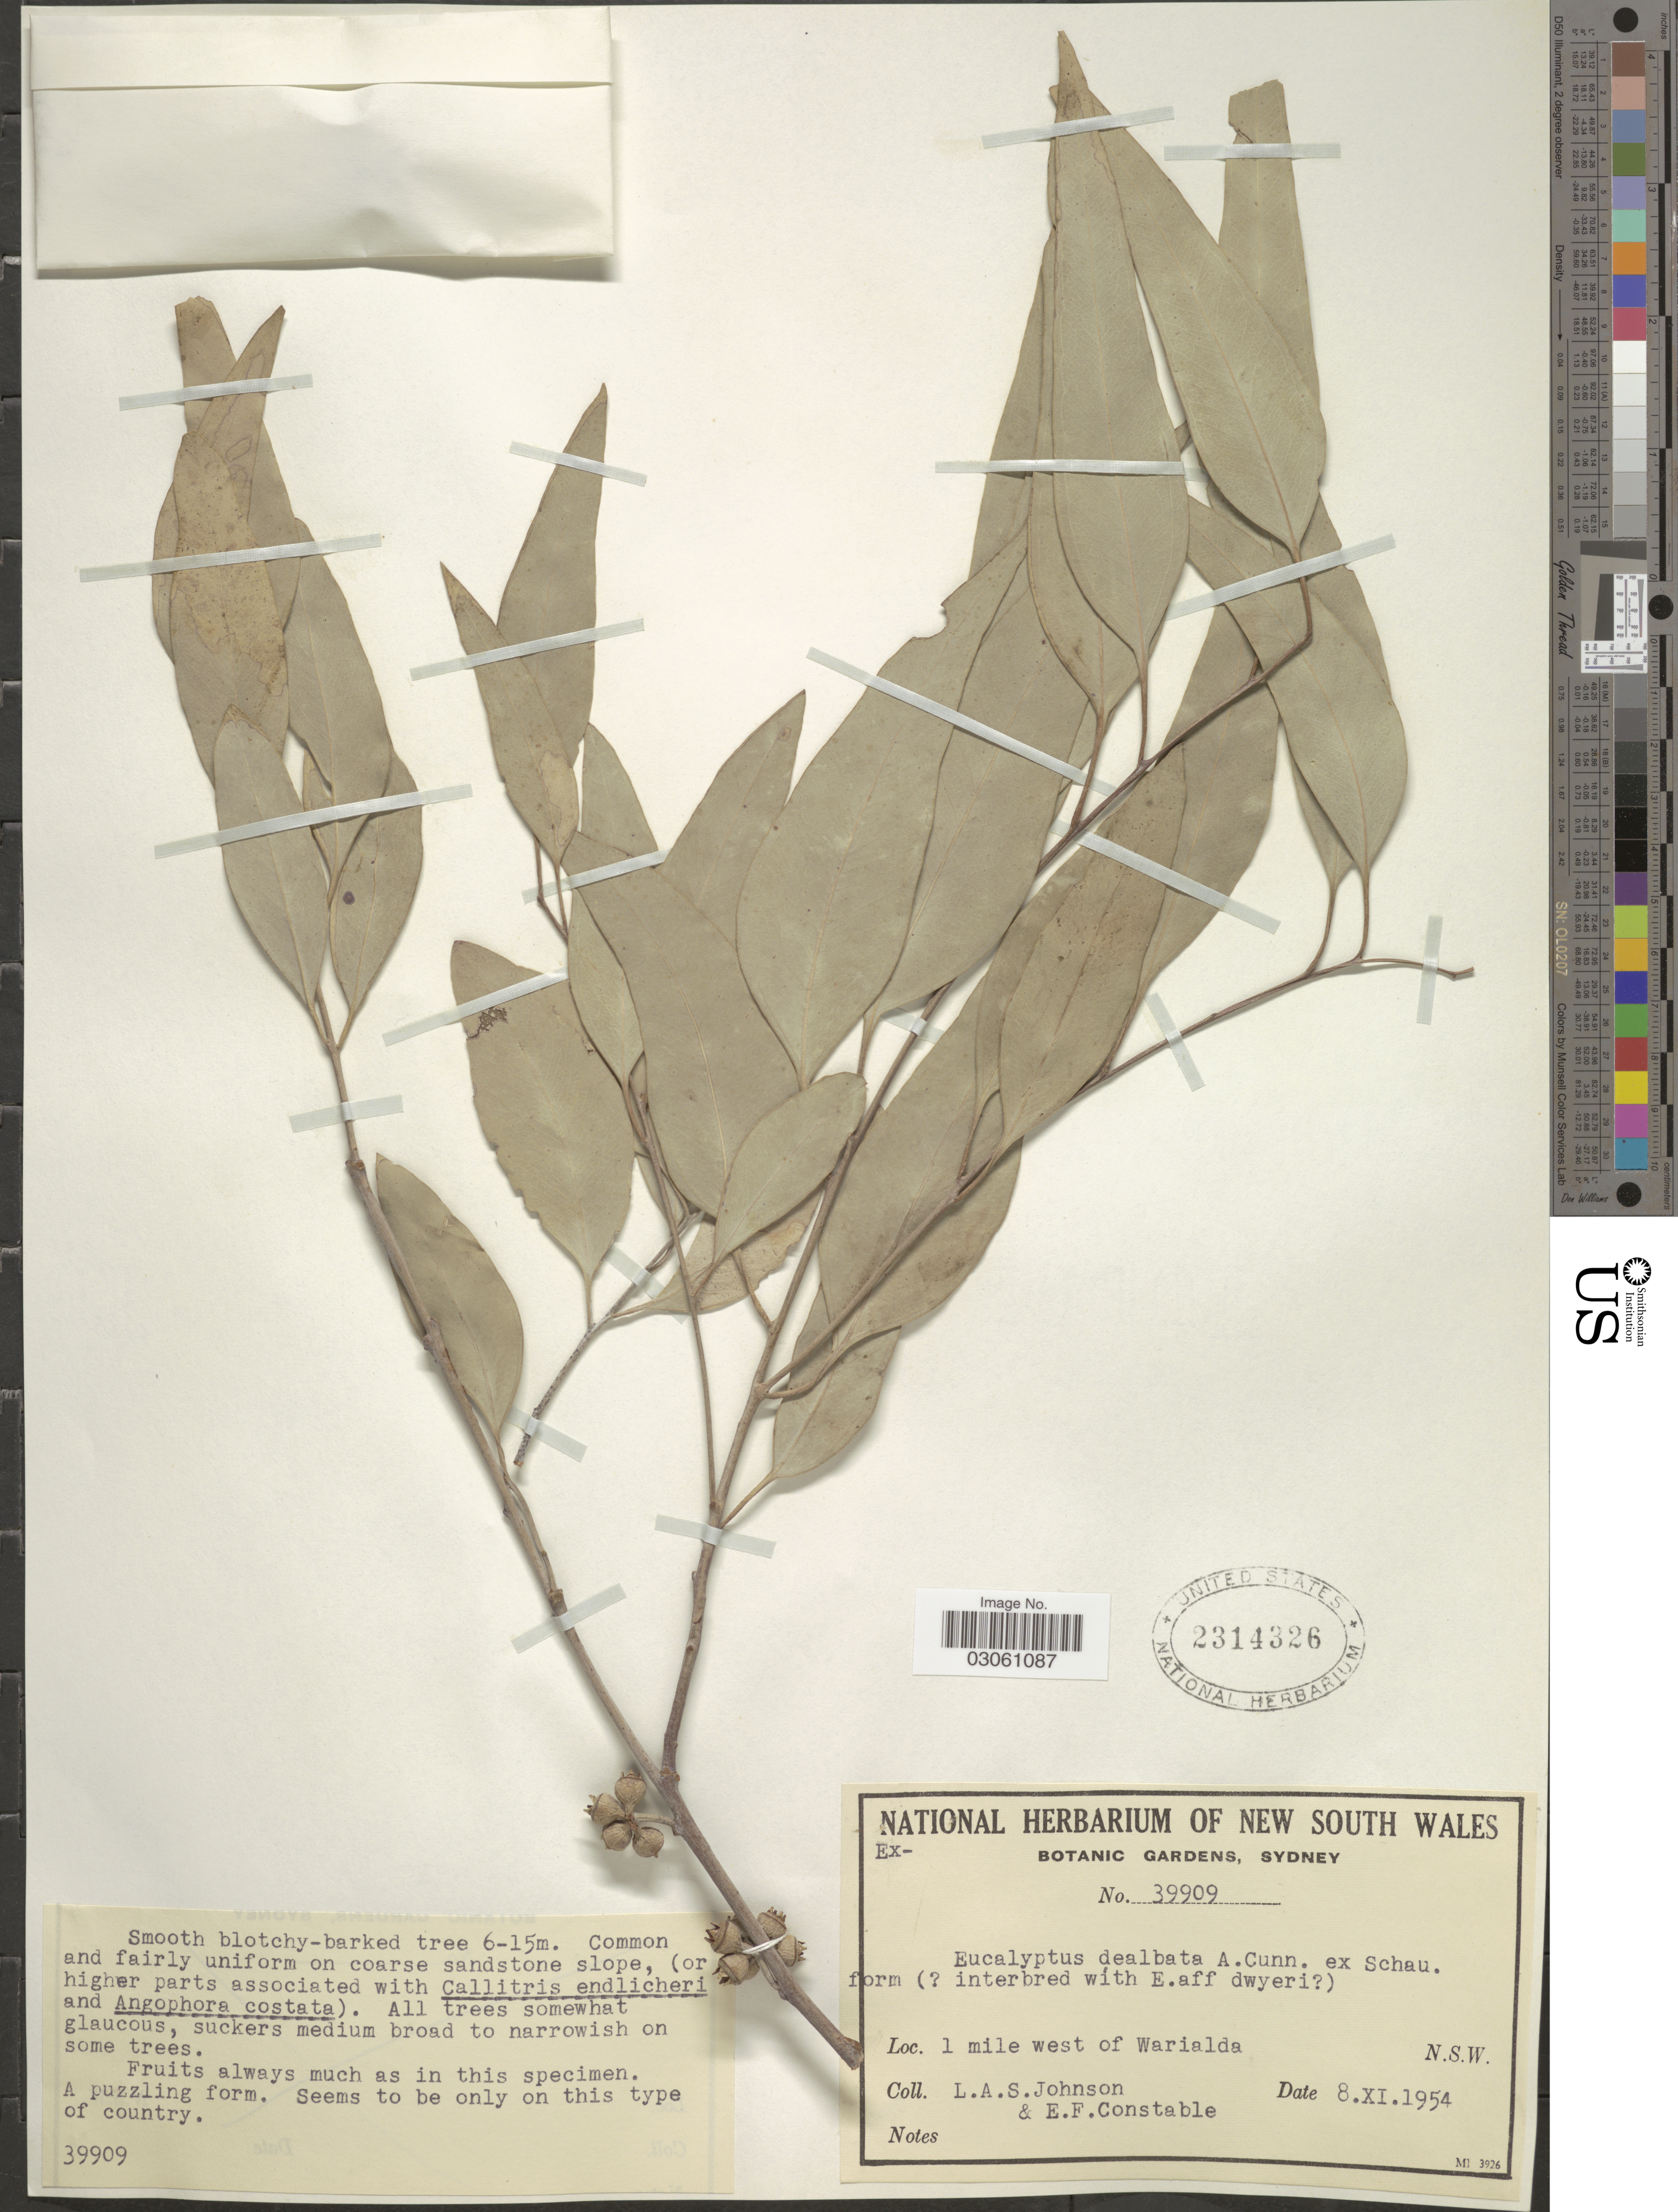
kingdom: Plantae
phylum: Tracheophyta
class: Magnoliopsida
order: Myrtales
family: Myrtaceae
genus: Eucalyptus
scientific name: Eucalyptus dealbata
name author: A. Cunn. ex S. Schauer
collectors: L. A. S. Johnson & E. F. Constable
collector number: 39909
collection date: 1954-11-08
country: Australia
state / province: New South Wales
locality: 1 miles west of Warialda.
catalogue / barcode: US 2314326